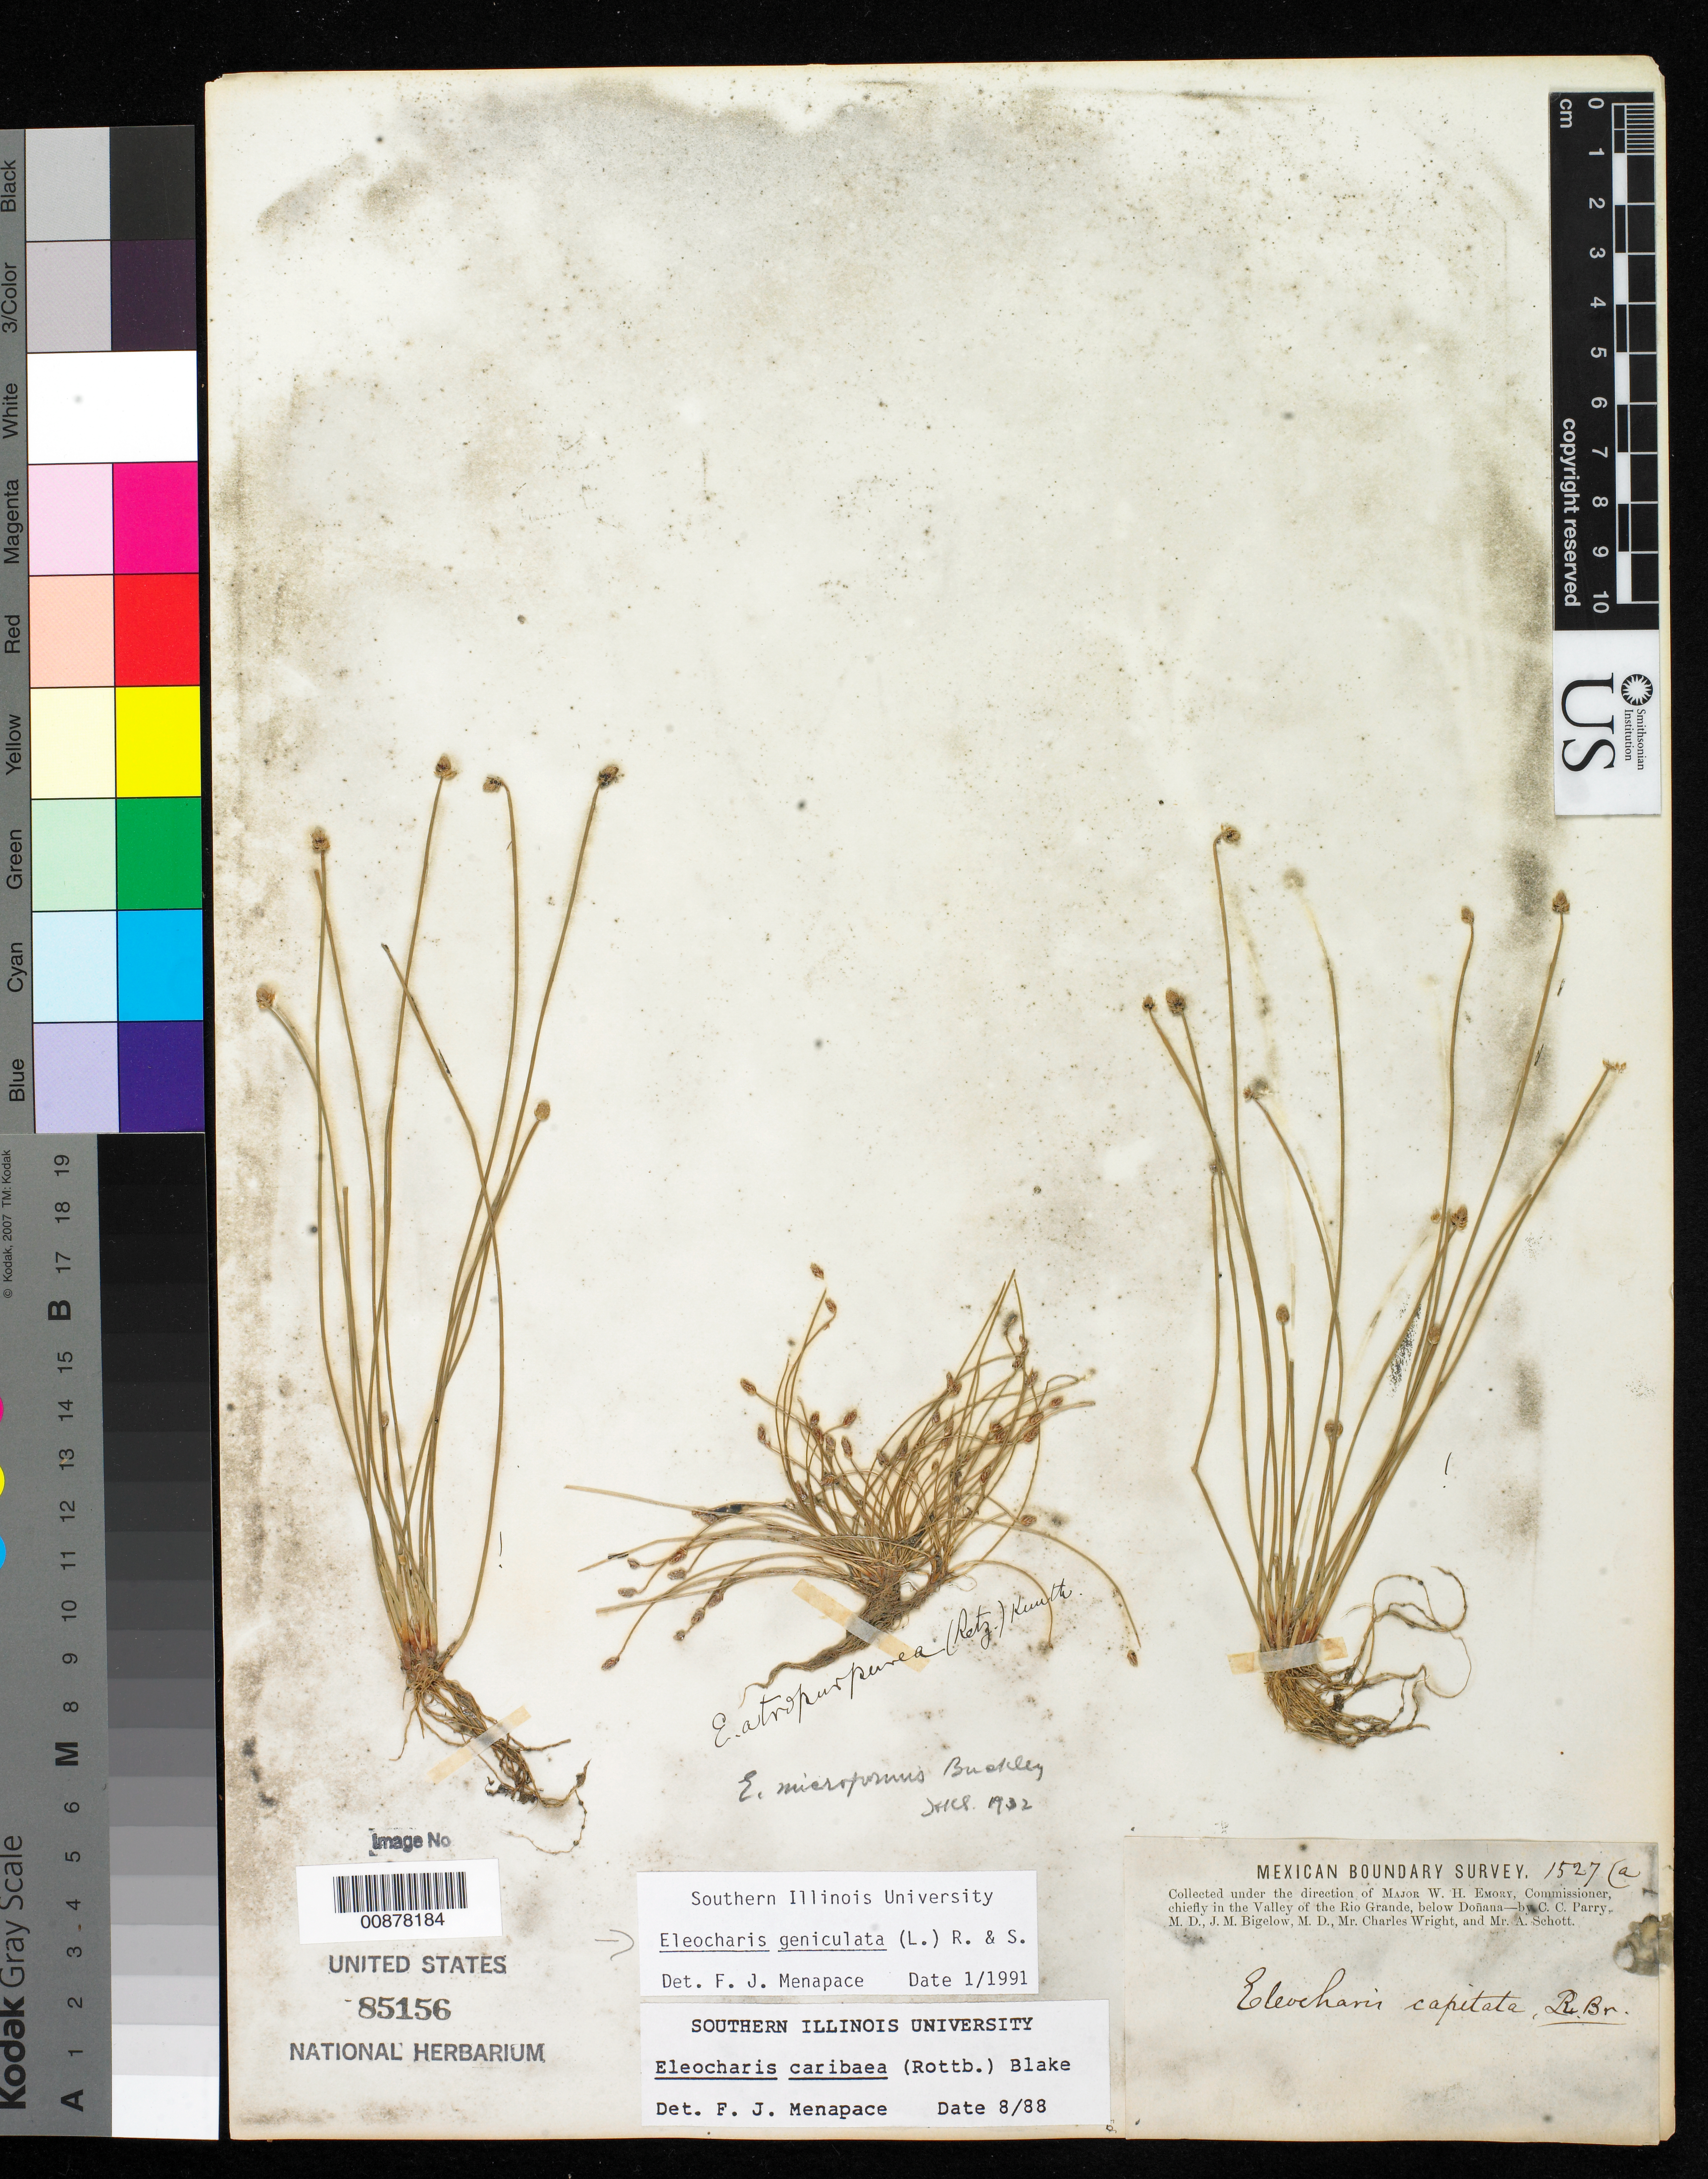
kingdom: Plantae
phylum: Tracheophyta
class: Liliopsida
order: Poales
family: Cyperaceae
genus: Eleocharis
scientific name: Eleocharis geniculata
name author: (L.) Roem. & Schult.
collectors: C. C. Parry, J. M. Bigelow, C. Wright & A. C. V. Schott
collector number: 1527 a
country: United States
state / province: New Mexico / Texas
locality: Valley of the Rio Grande, below Doñana.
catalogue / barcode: US 85156